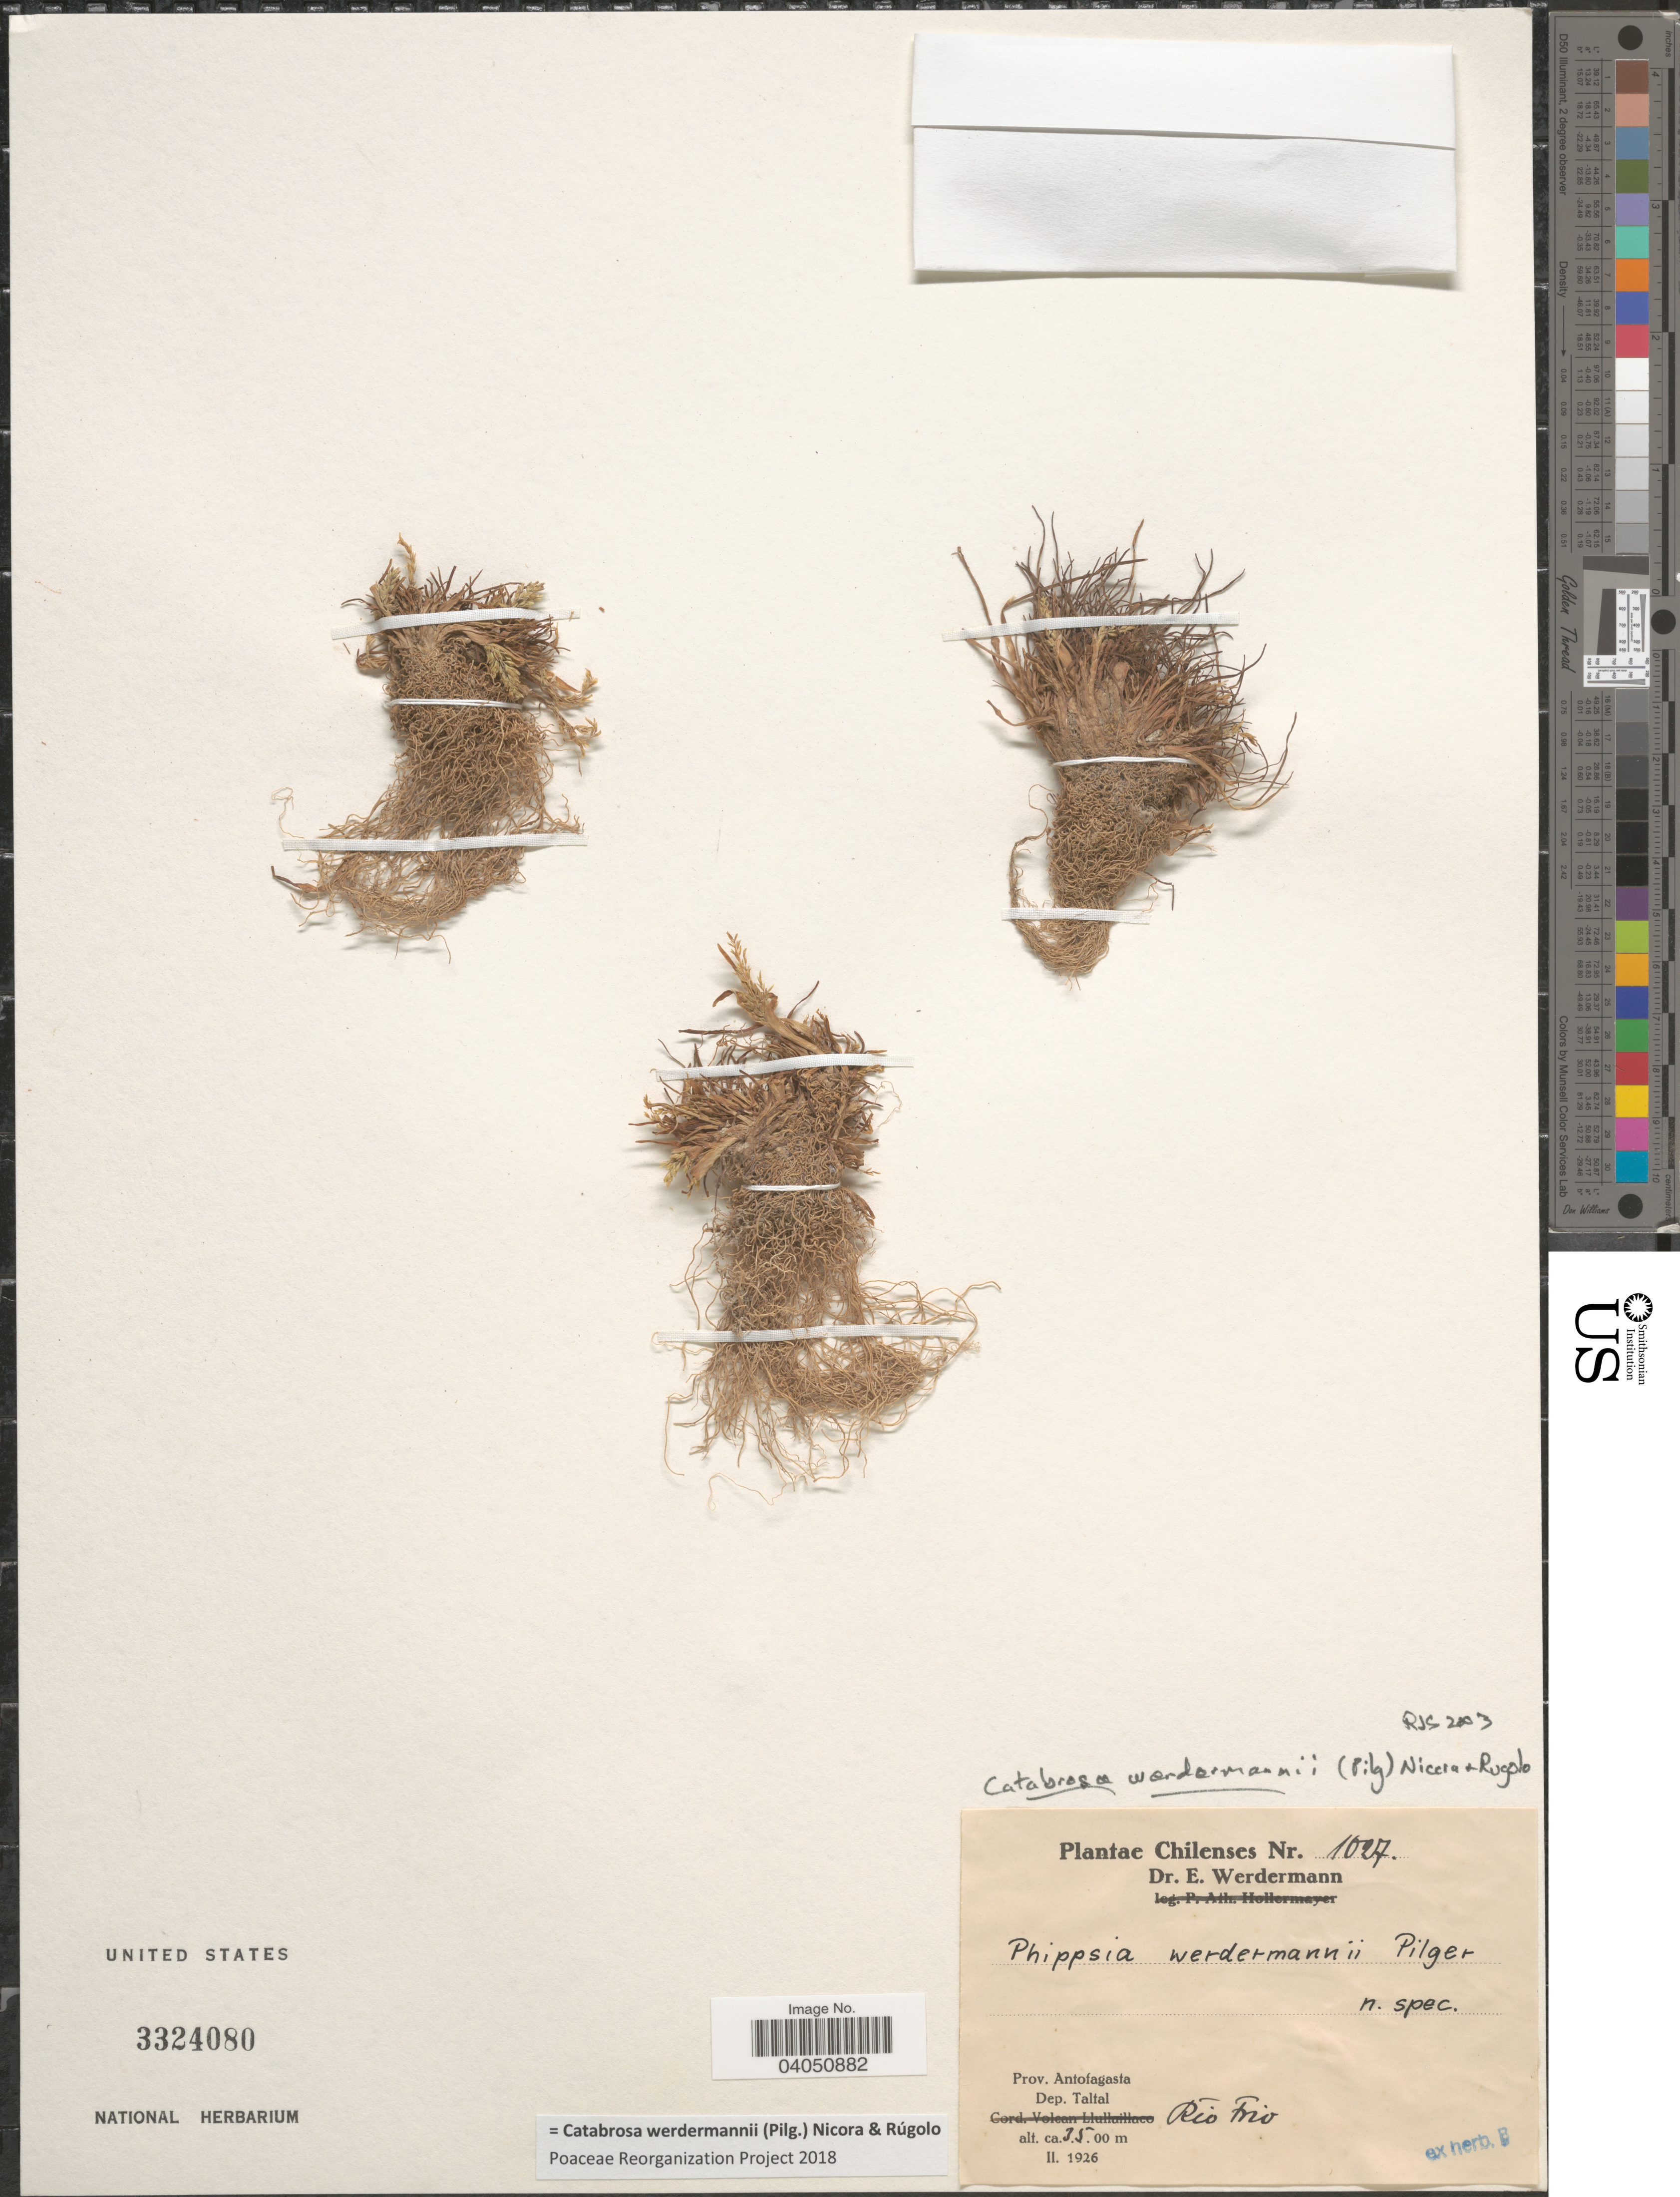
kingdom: Plantae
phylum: Tracheophyta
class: Liliopsida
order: Poales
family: Poaceae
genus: Catabrosa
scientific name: Catabrosa werdermannii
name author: (Pilg.) Nicora & Rúgolo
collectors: E. Werdermann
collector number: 1027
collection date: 1926-02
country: Chile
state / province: Antofagasta (II)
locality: Dep. Taltal. Río Frio.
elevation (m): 3500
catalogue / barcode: US 3324080